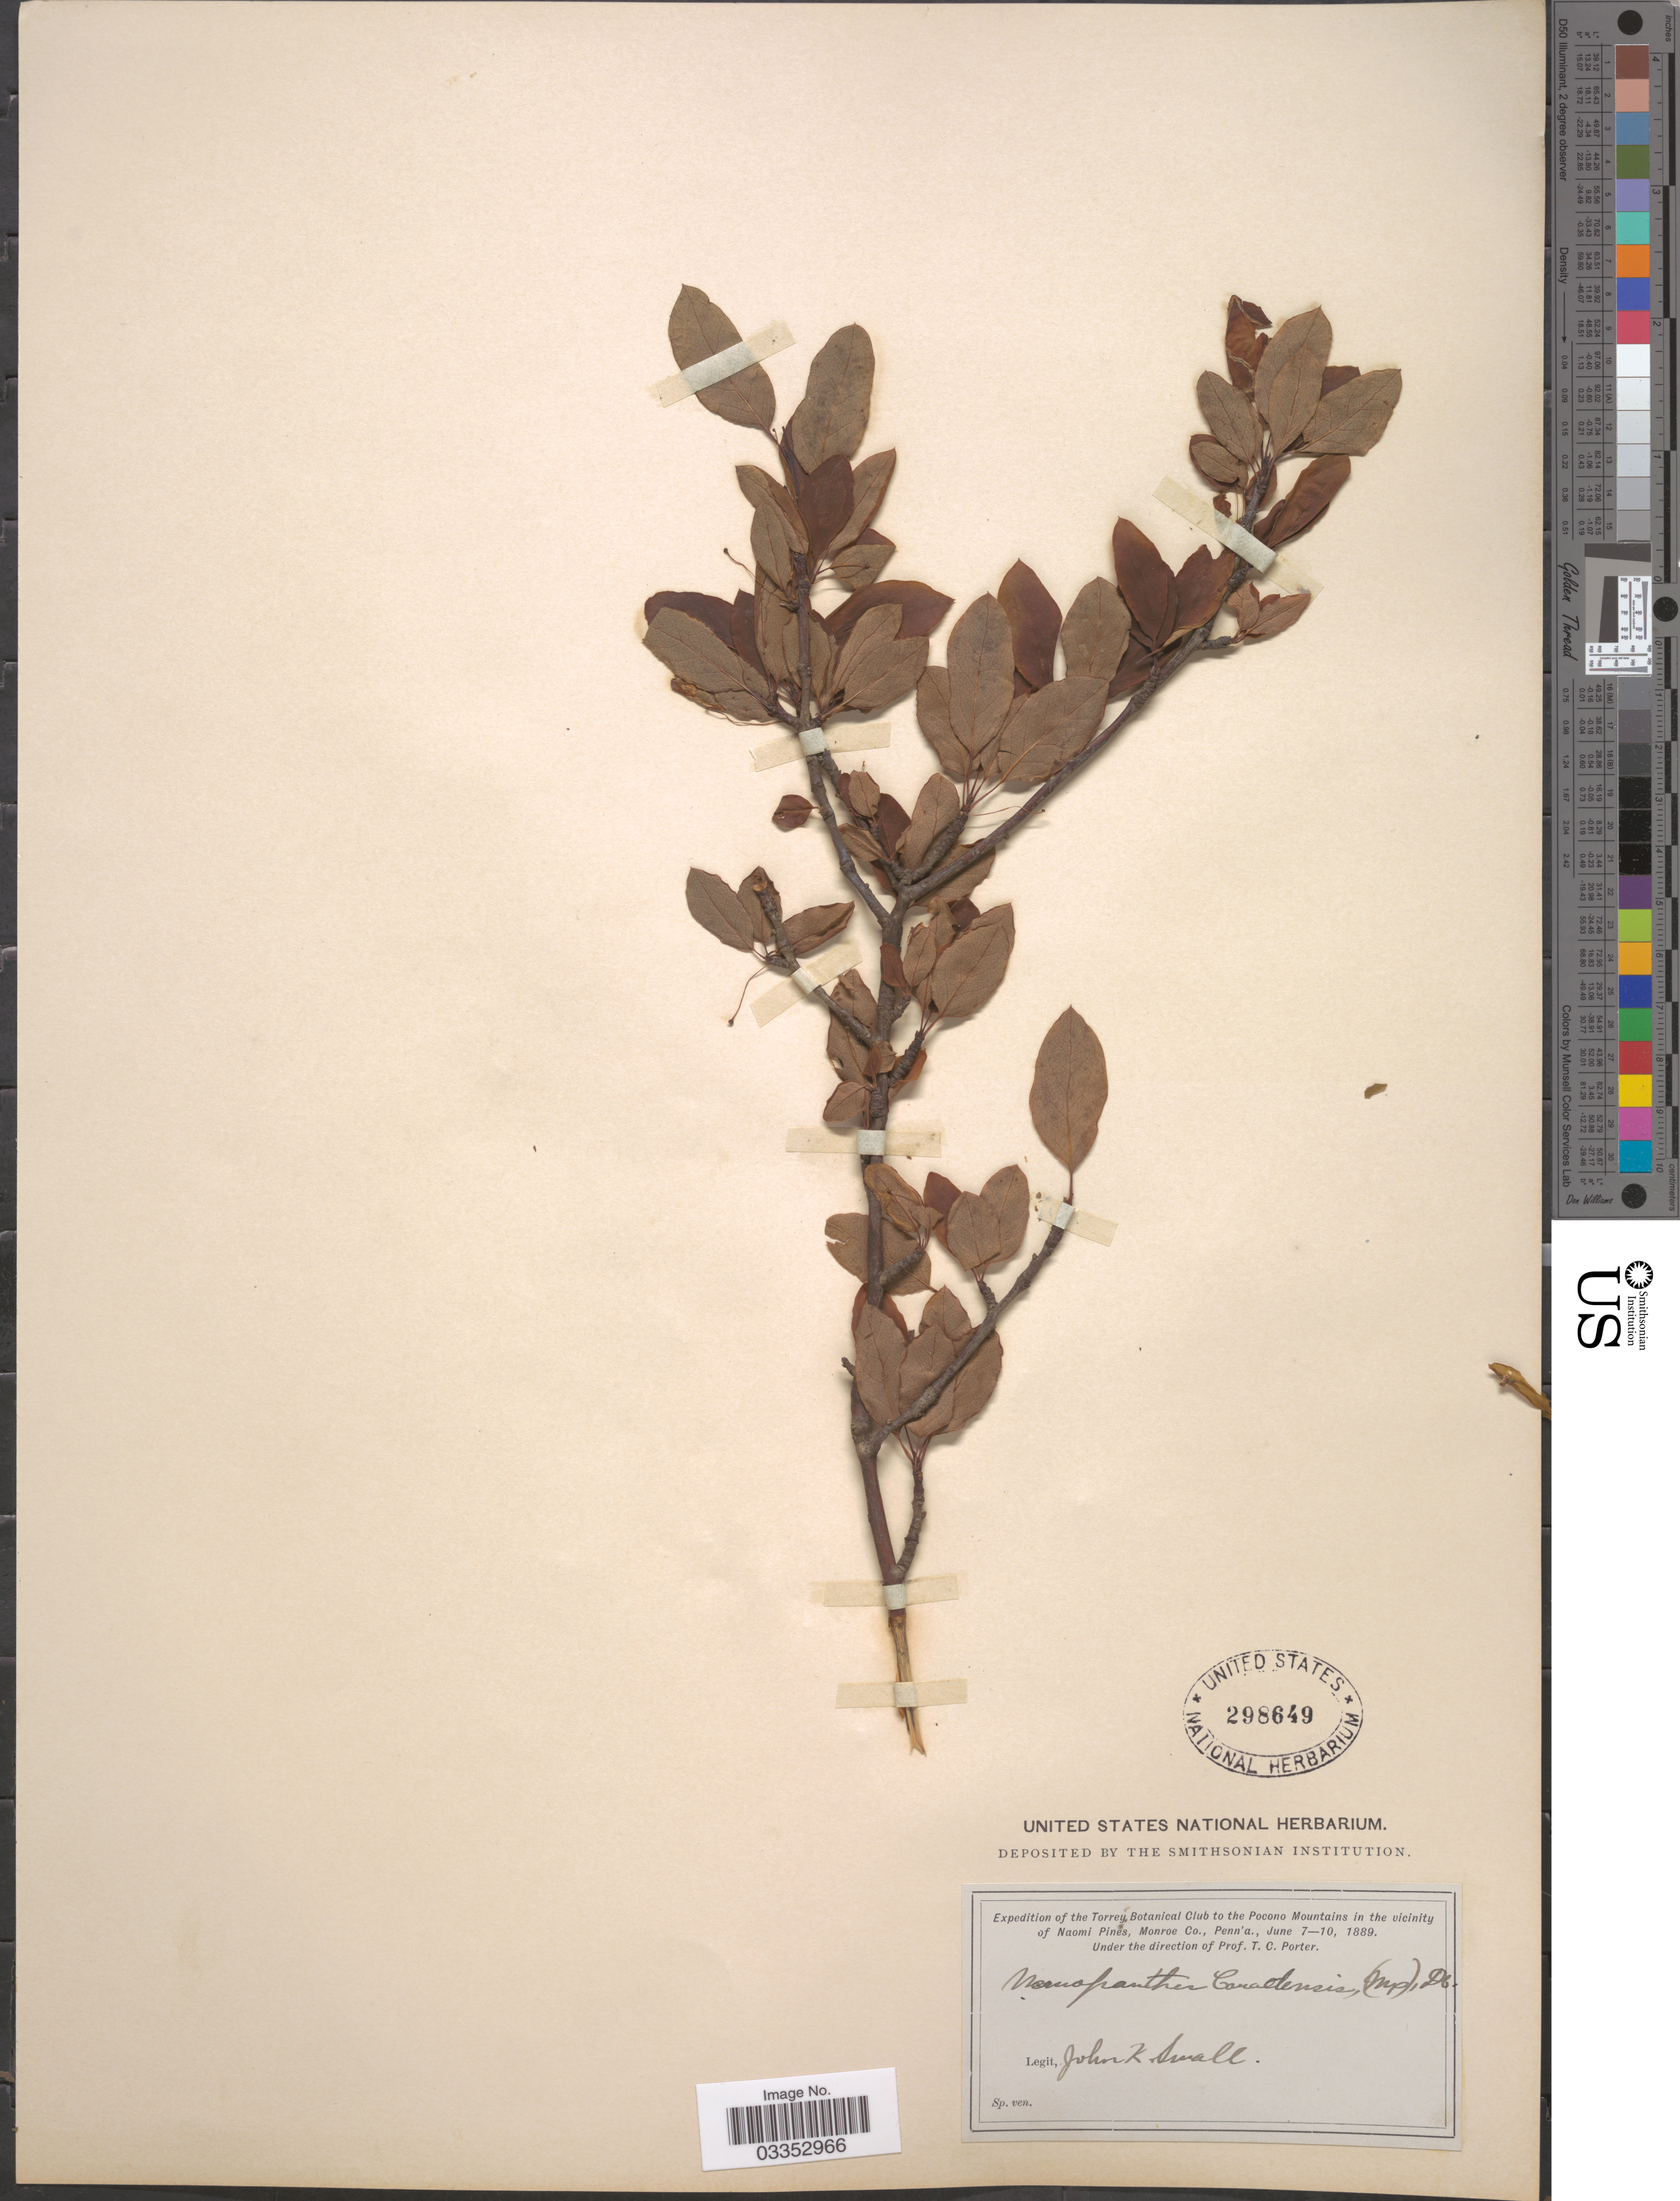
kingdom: Plantae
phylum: Tracheophyta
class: Magnoliopsida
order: Aquifoliales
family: Aquifoliaceae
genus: Nemopanthus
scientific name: Nemopanthus mucronatus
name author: (L.) Trel.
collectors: J. K. Small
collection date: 1889-06-07/1889-06-10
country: United States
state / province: Pennsylvania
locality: Pocono Mountains in the vicinity of Naomi Pines, Monroe Co.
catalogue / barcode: US 298649